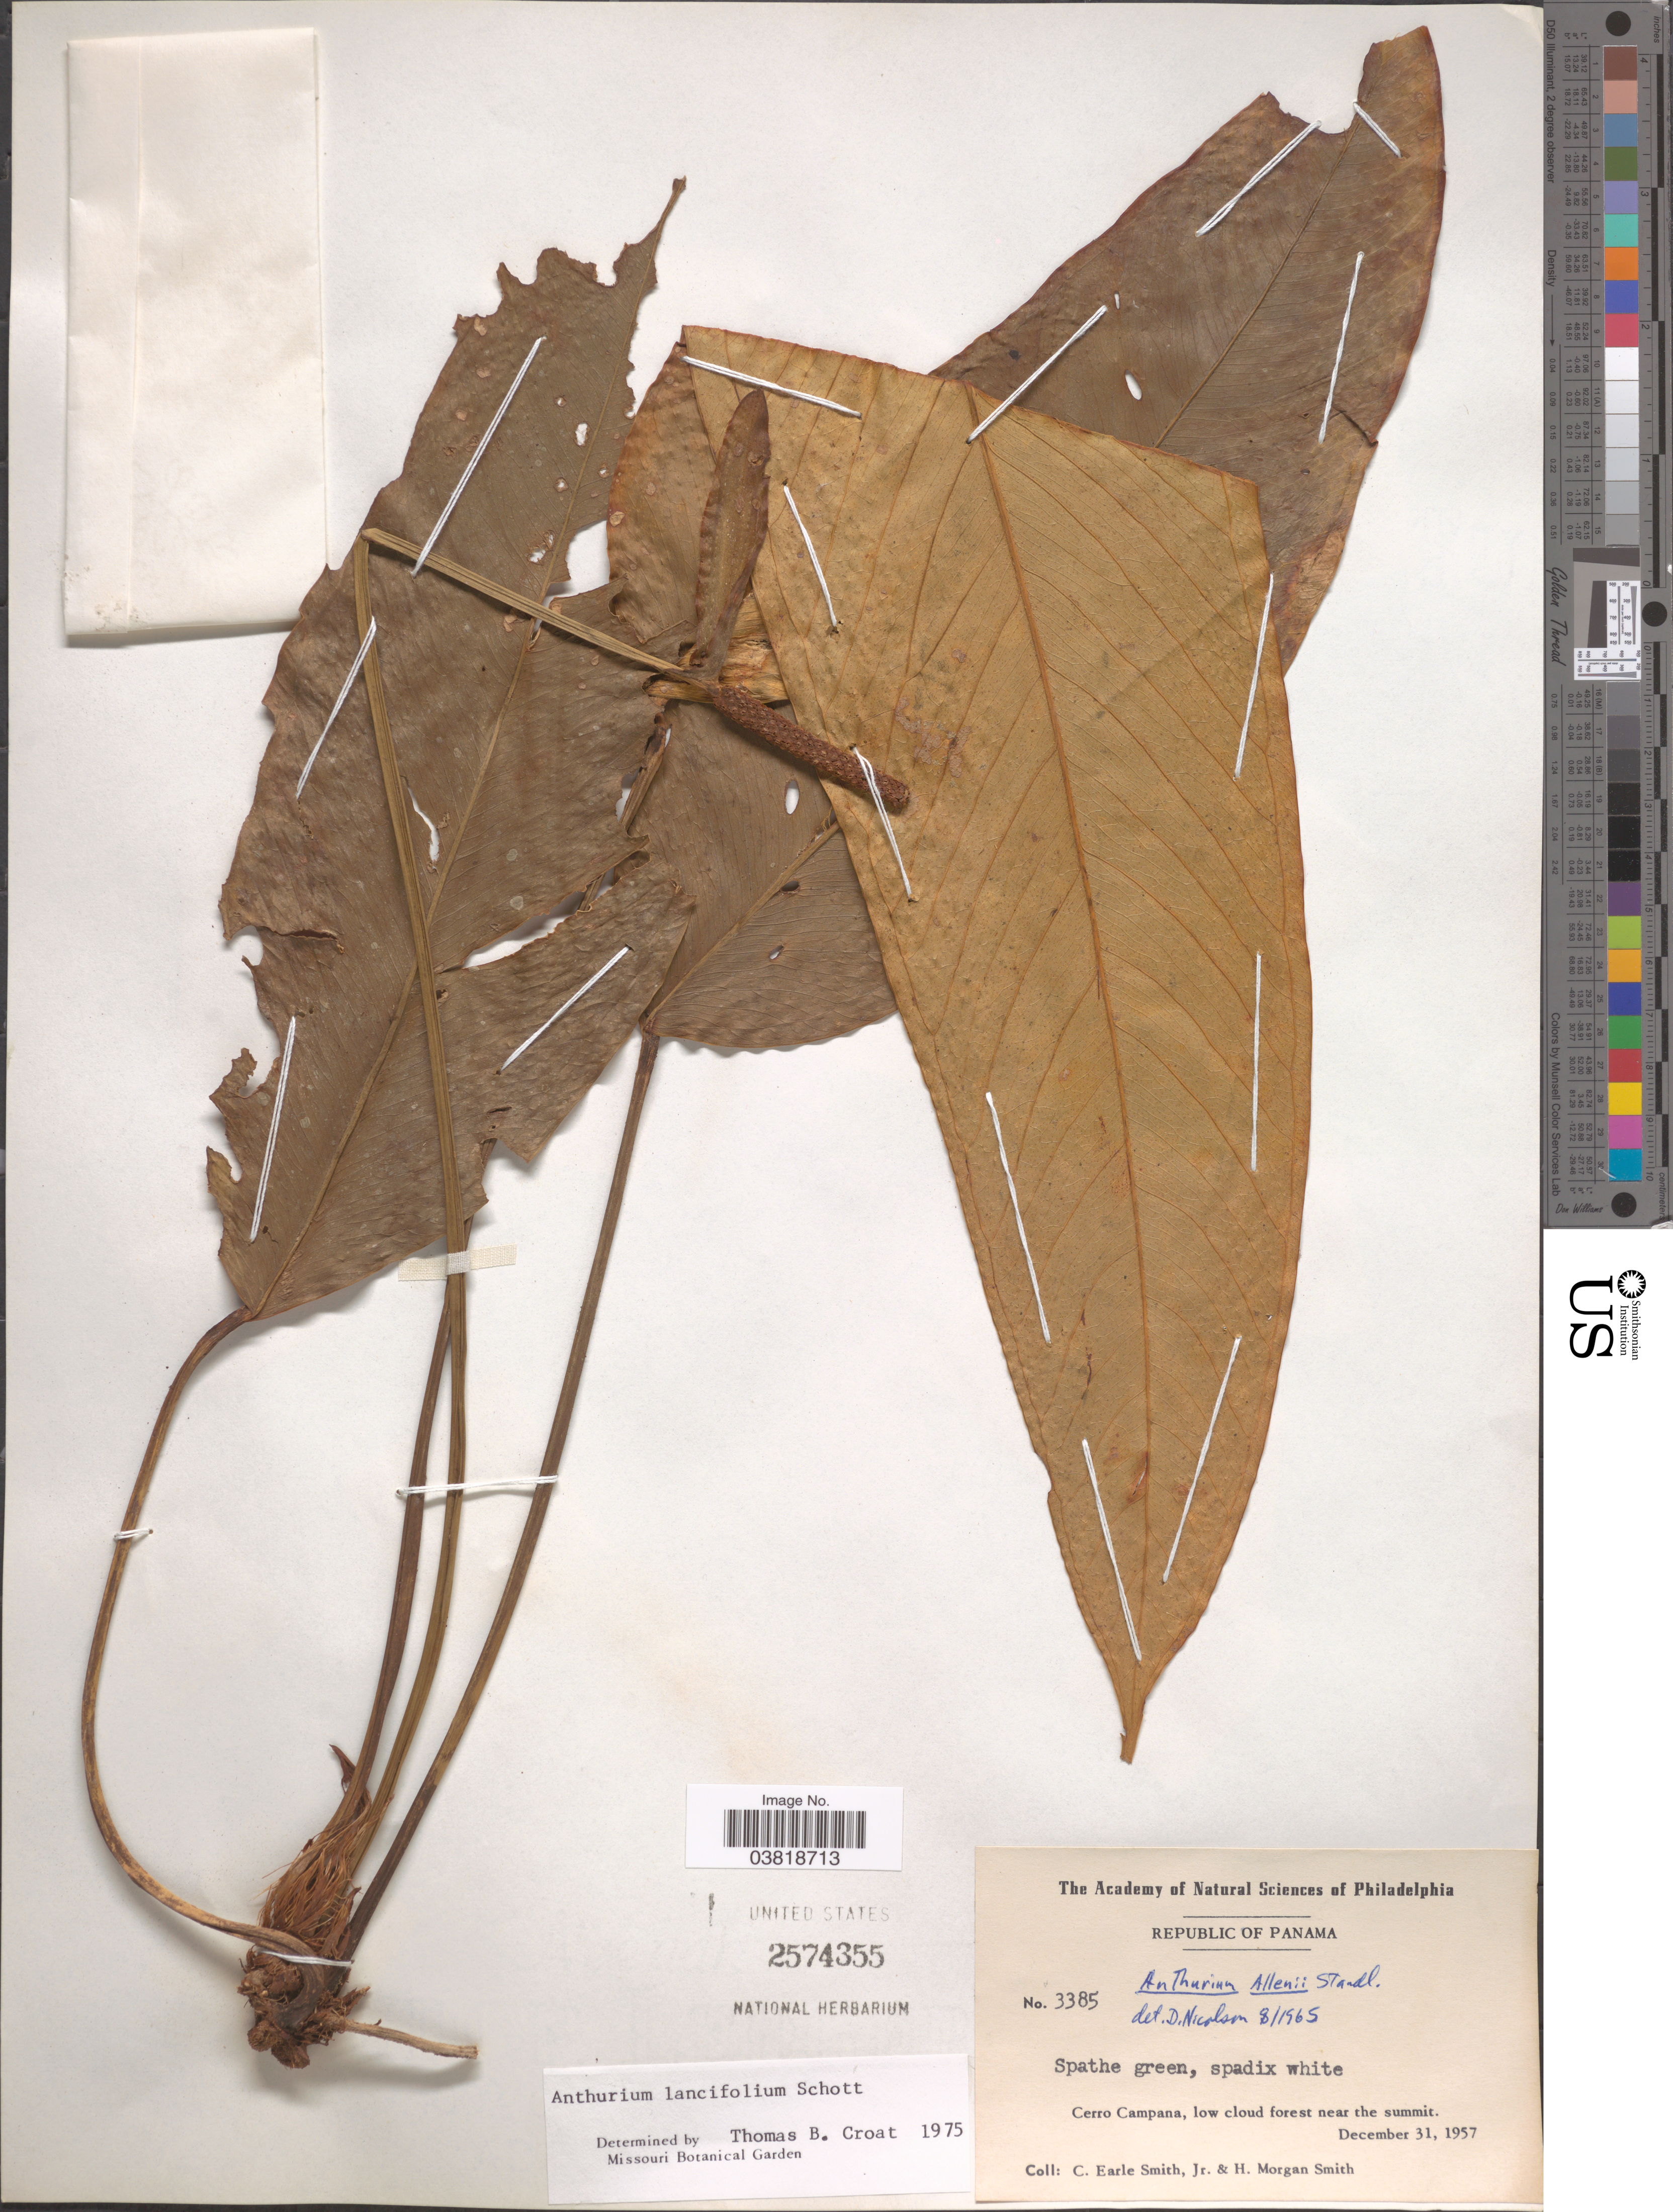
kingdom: Plantae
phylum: Tracheophyta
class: Liliopsida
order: Alismatales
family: Araceae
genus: Anthurium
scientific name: Anthurium lancifolium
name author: Schott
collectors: C. E. Smith Jr. & H. M. Smith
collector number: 3385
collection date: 1957-12-31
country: Panama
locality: Republic of Panama. Cerro Campana, low cloud forest near the summit.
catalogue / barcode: US 2574355